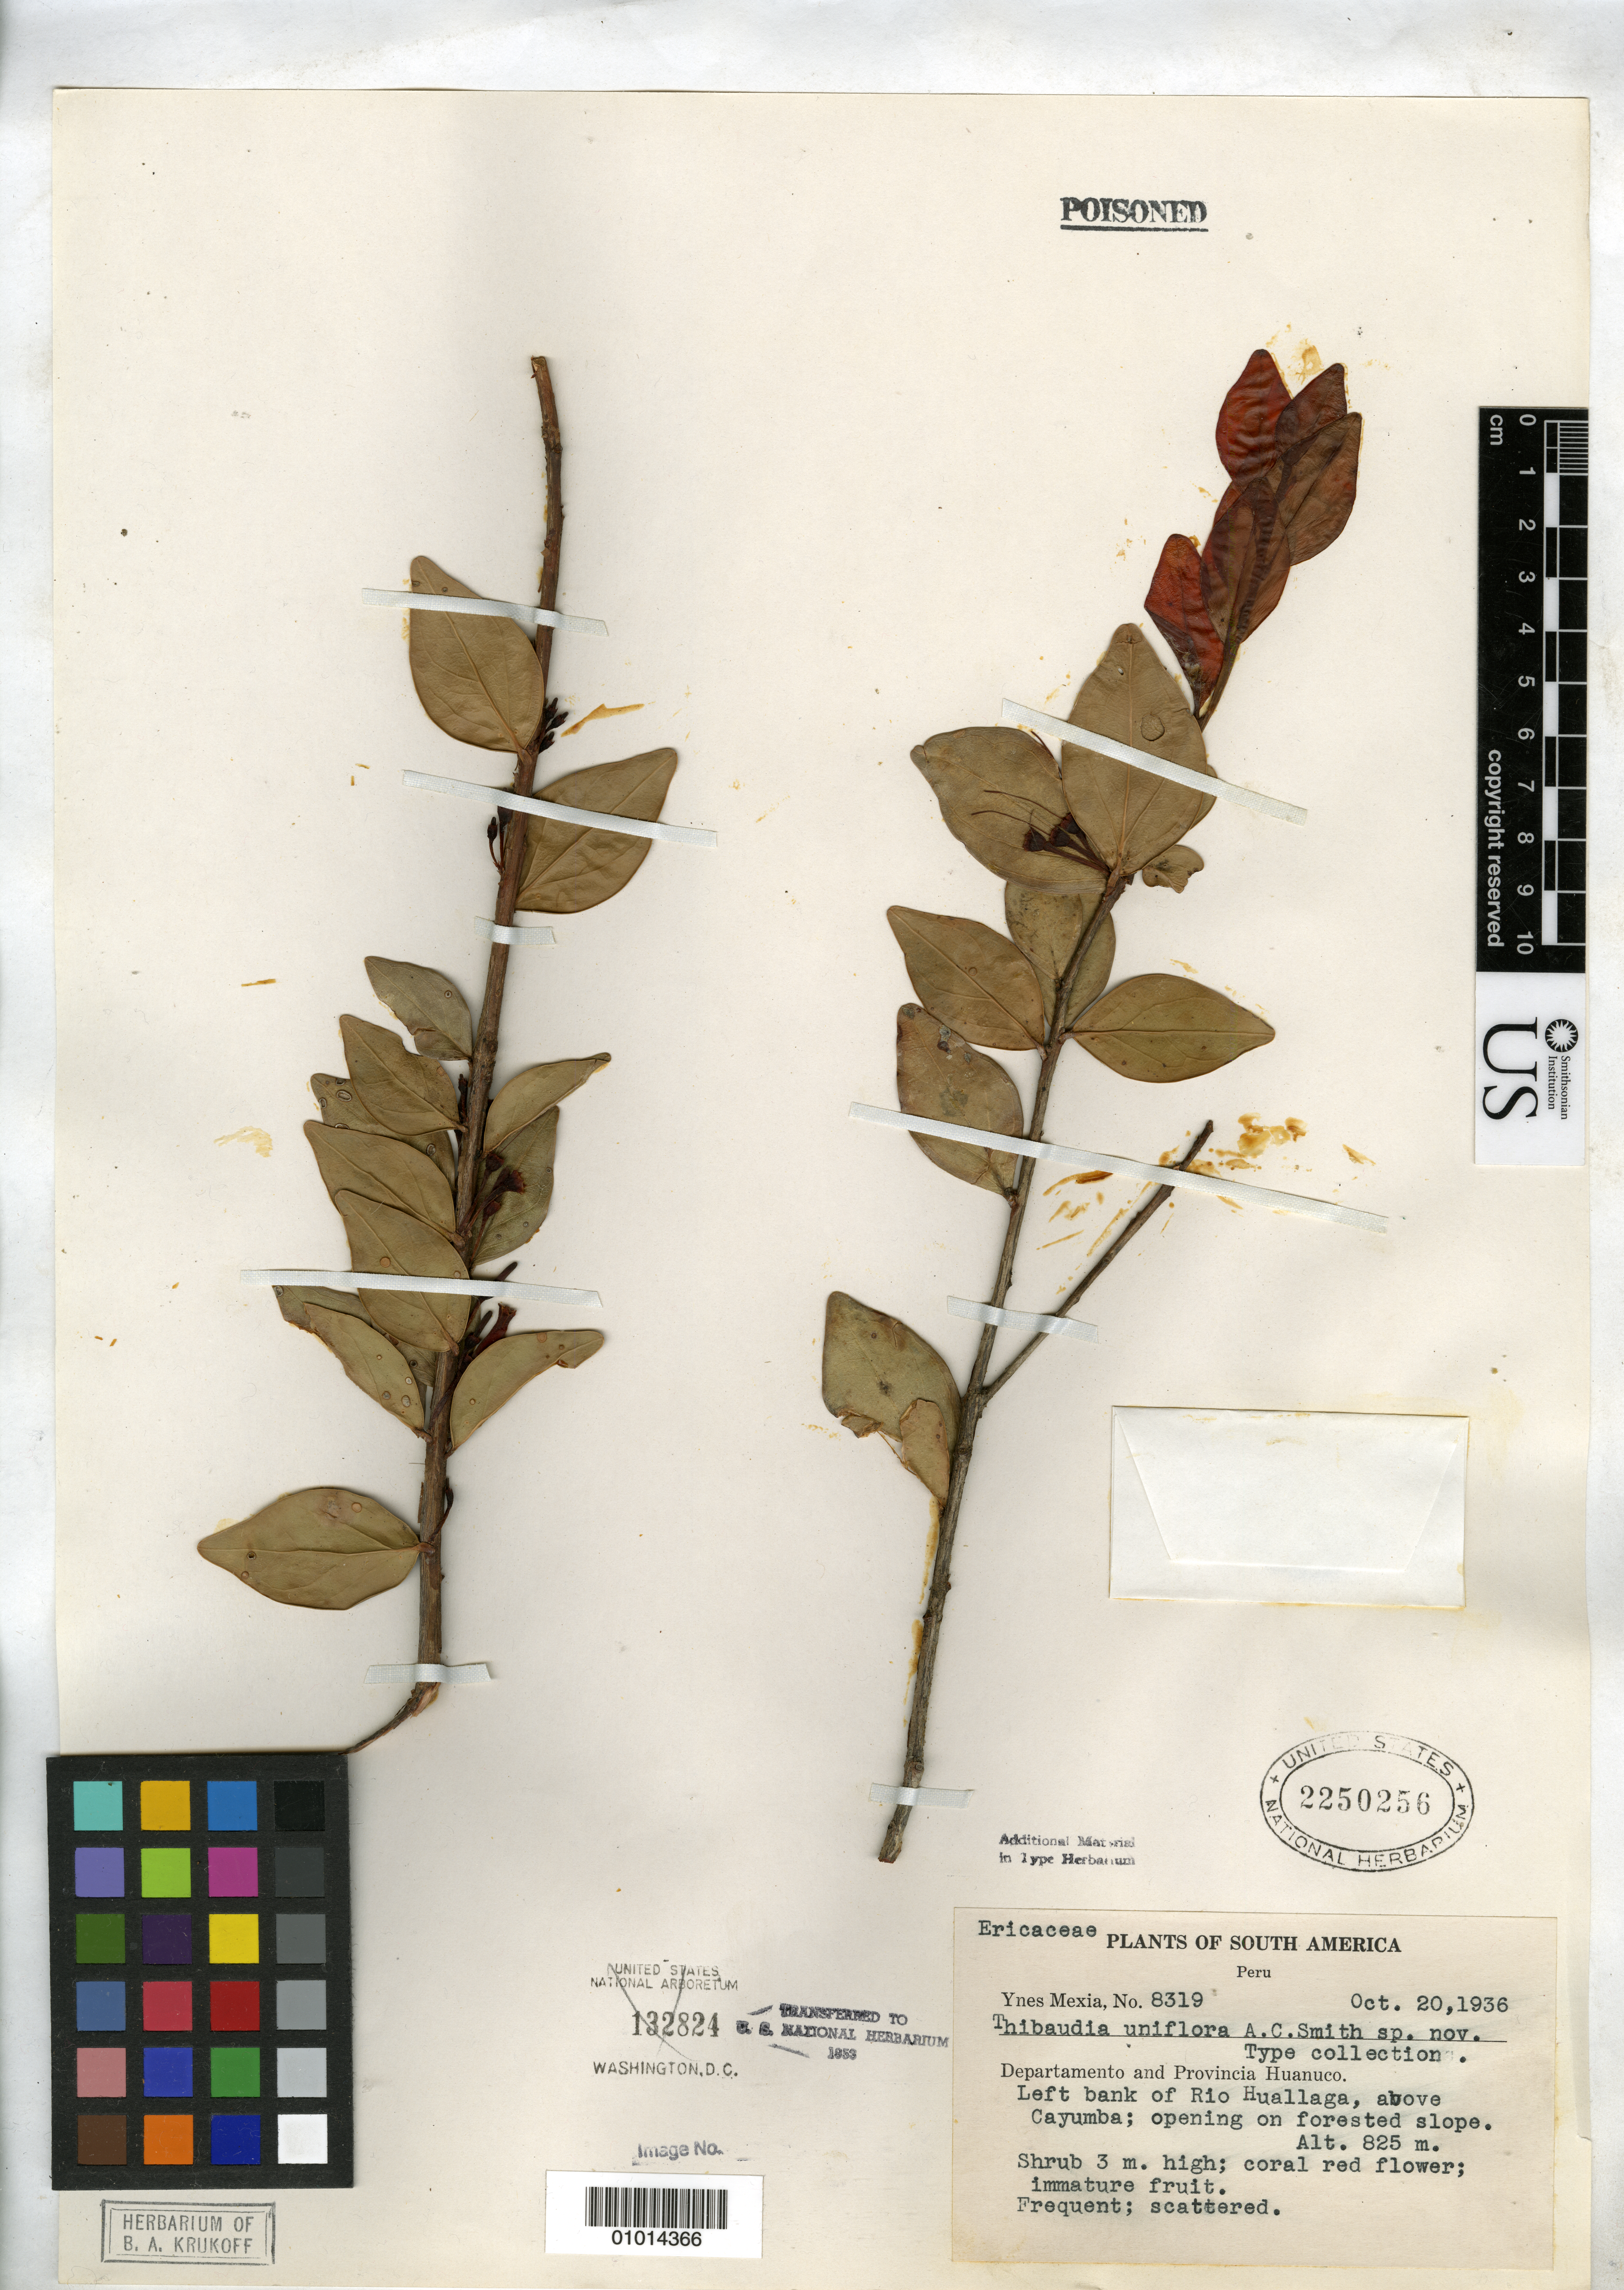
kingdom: Plantae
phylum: Tracheophyta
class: Magnoliopsida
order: Ericales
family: Ericaceae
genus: Thibaudia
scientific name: Thibaudia uniflora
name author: A.C. Sm.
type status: Isotype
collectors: Y. Mexia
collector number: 8319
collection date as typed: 20 Oct 1936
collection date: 1936-10-20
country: Peru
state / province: Huánuco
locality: Río Huallaga above Cayumba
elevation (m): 825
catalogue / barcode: US 2250256